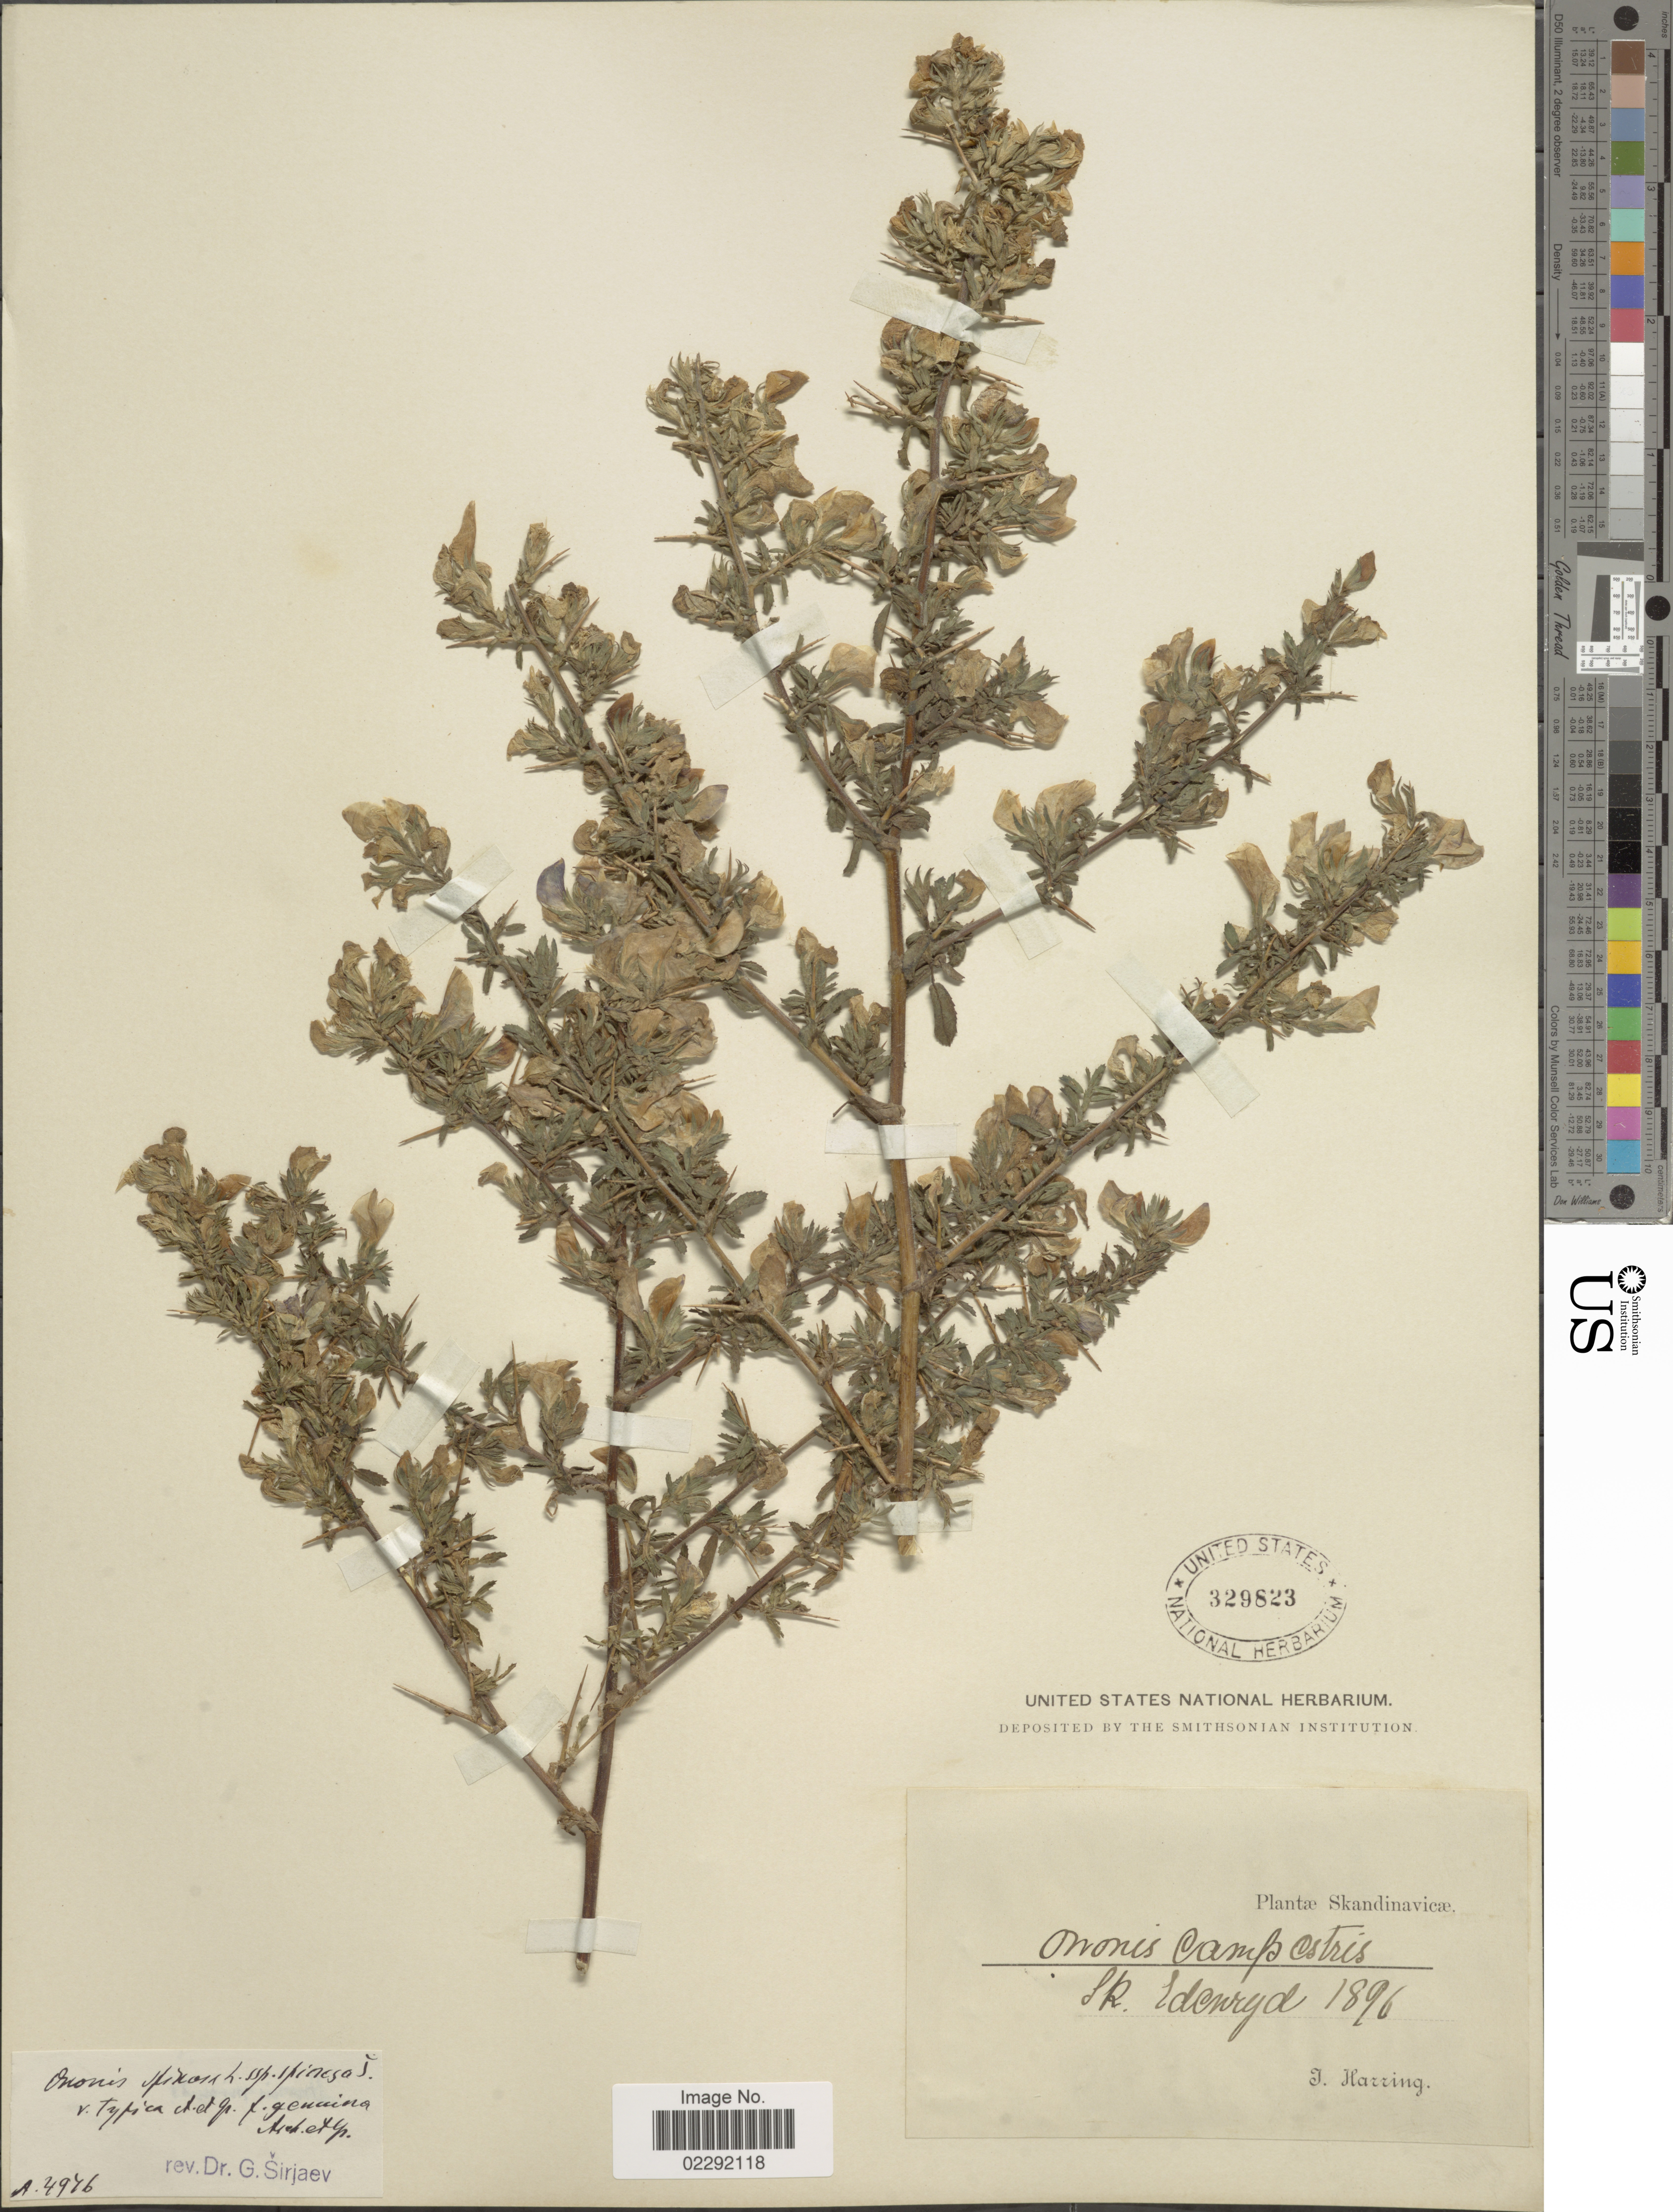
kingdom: Plantae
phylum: Tracheophyta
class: Magnoliopsida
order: Fabales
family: Fabaceae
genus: Ononis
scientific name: Ononis spinosa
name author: L.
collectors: J. Harring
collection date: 1896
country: Sweden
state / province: Skåne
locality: Skandinavicae, Sk. Edenryd.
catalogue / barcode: US 3296823